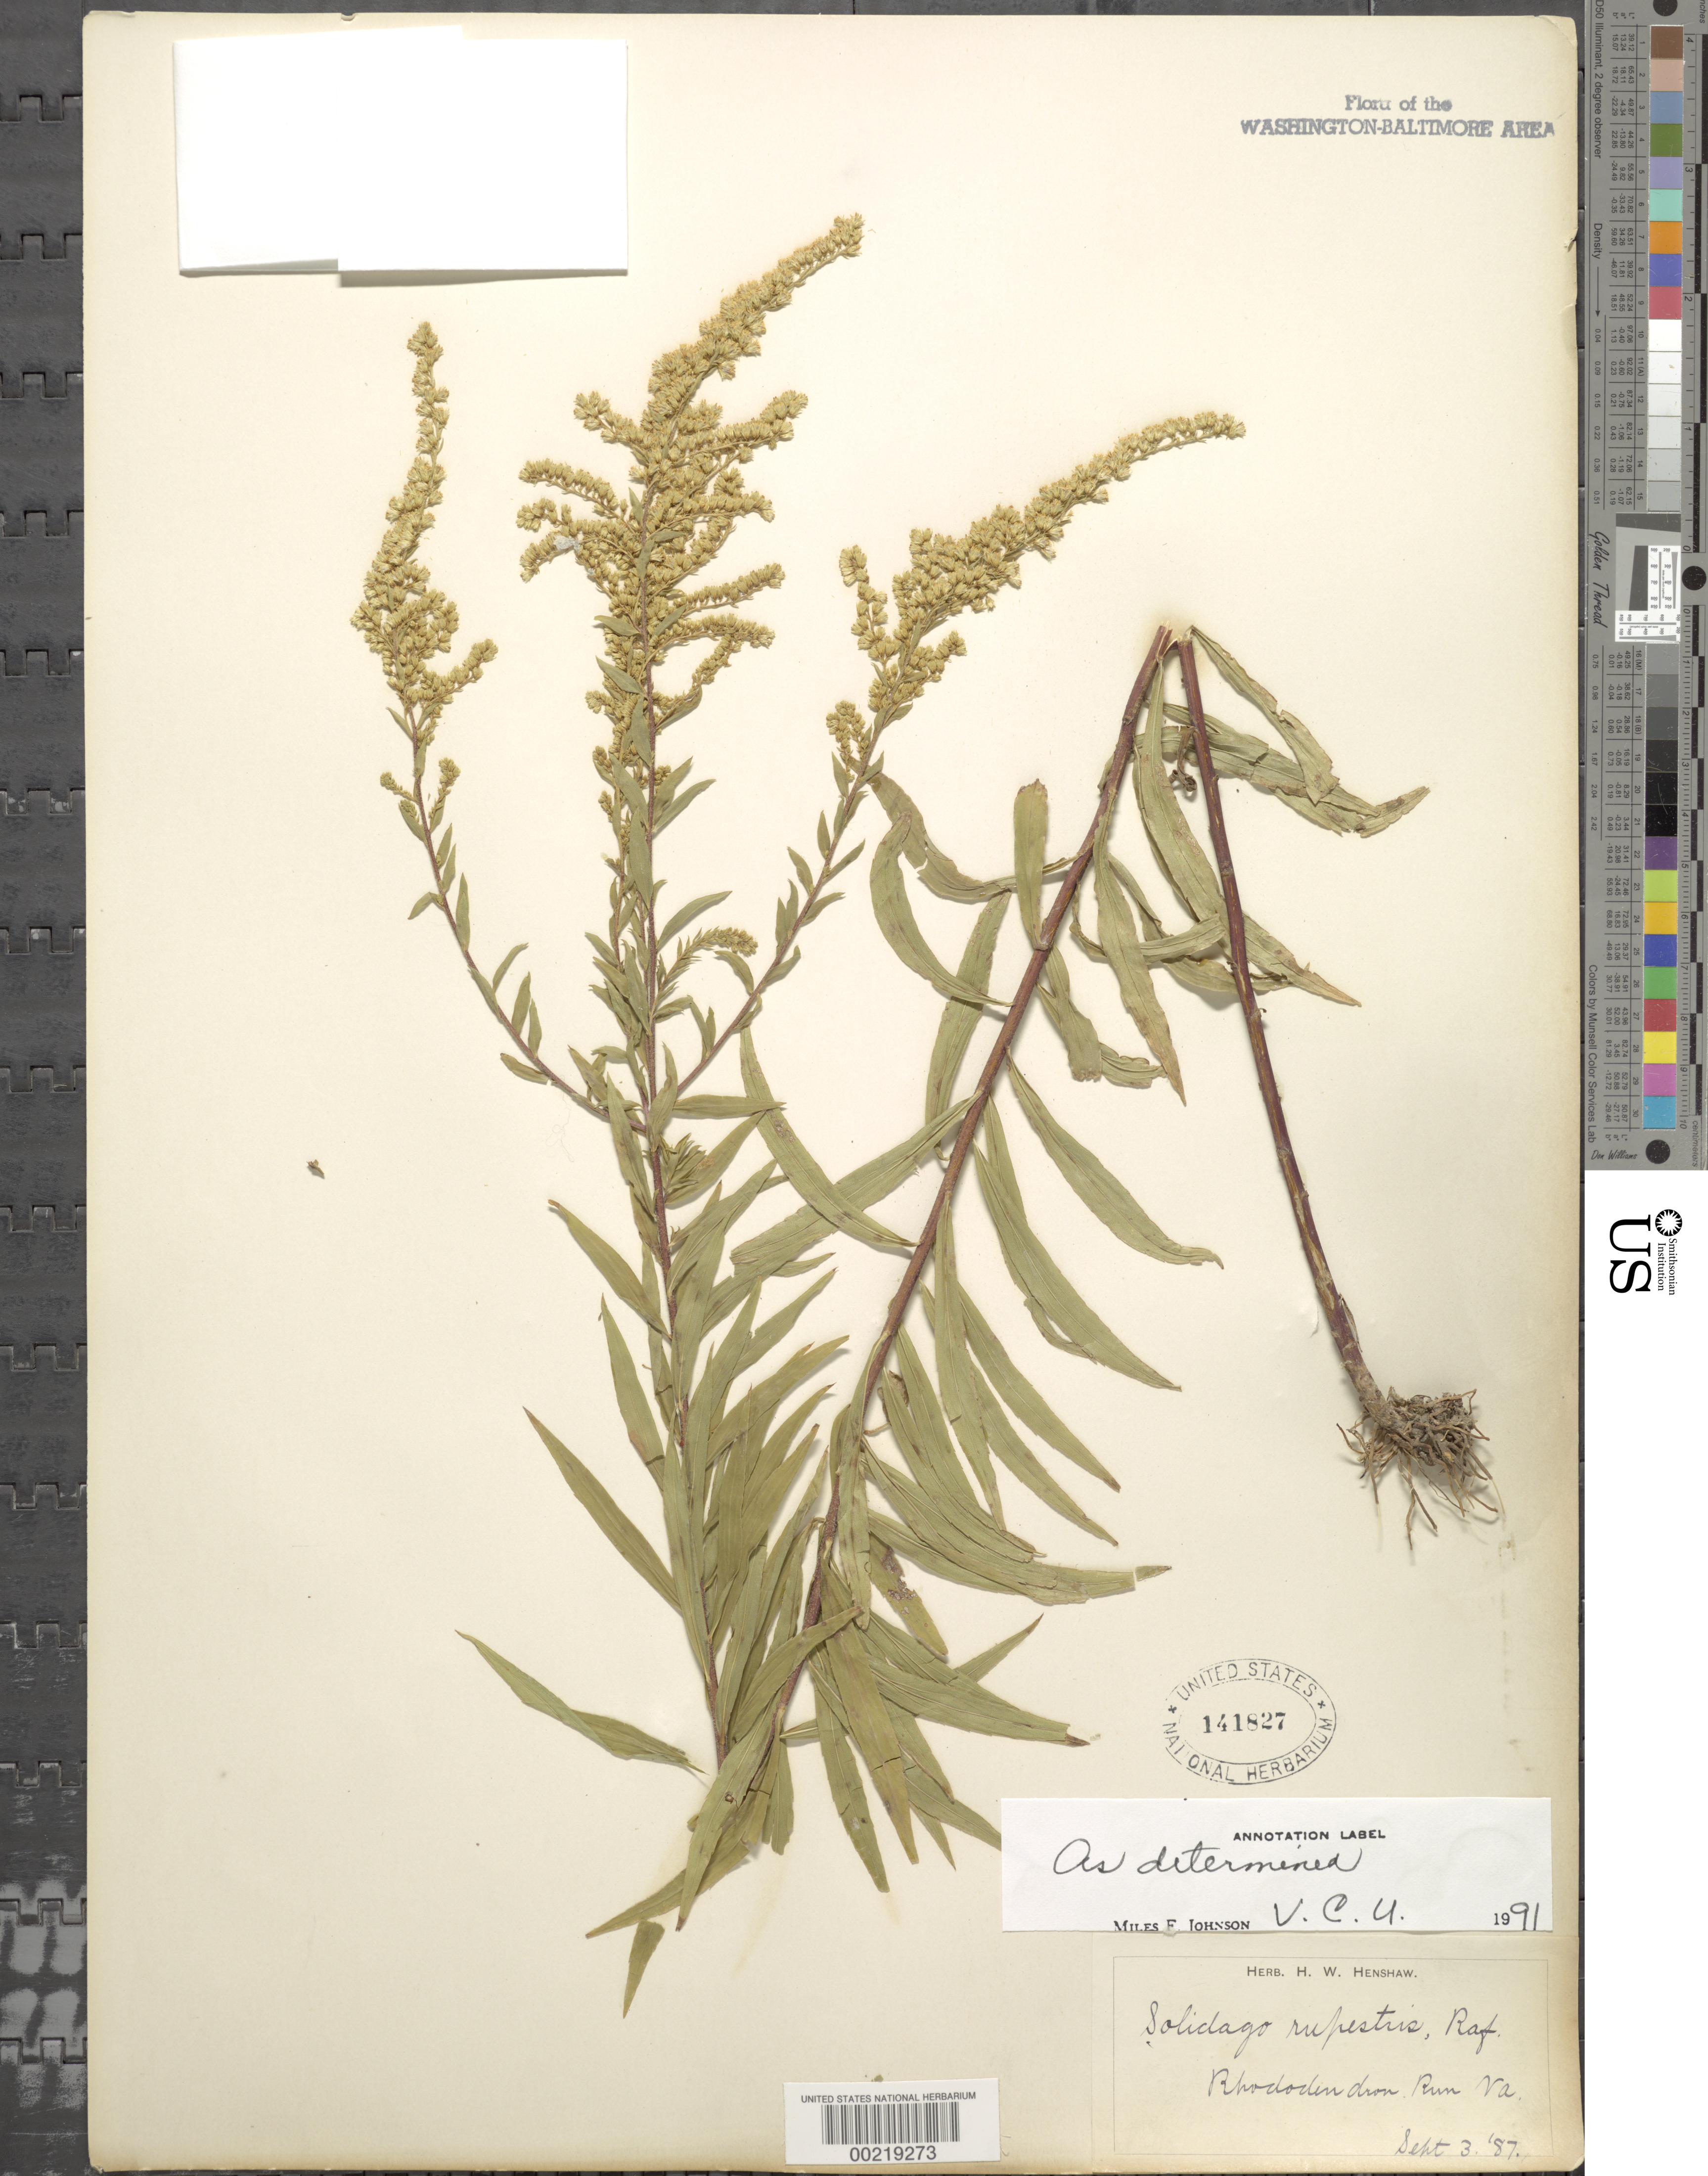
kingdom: Plantae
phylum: Tracheophyta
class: Magnoliopsida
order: Asterales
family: Asteraceae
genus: Solidago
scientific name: Solidago rupestris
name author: Raf.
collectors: H. Henshaw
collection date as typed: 03 Sep 1887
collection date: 1887-09-03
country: United States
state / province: Virginia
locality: Rhododendron Run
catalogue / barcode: US 141827